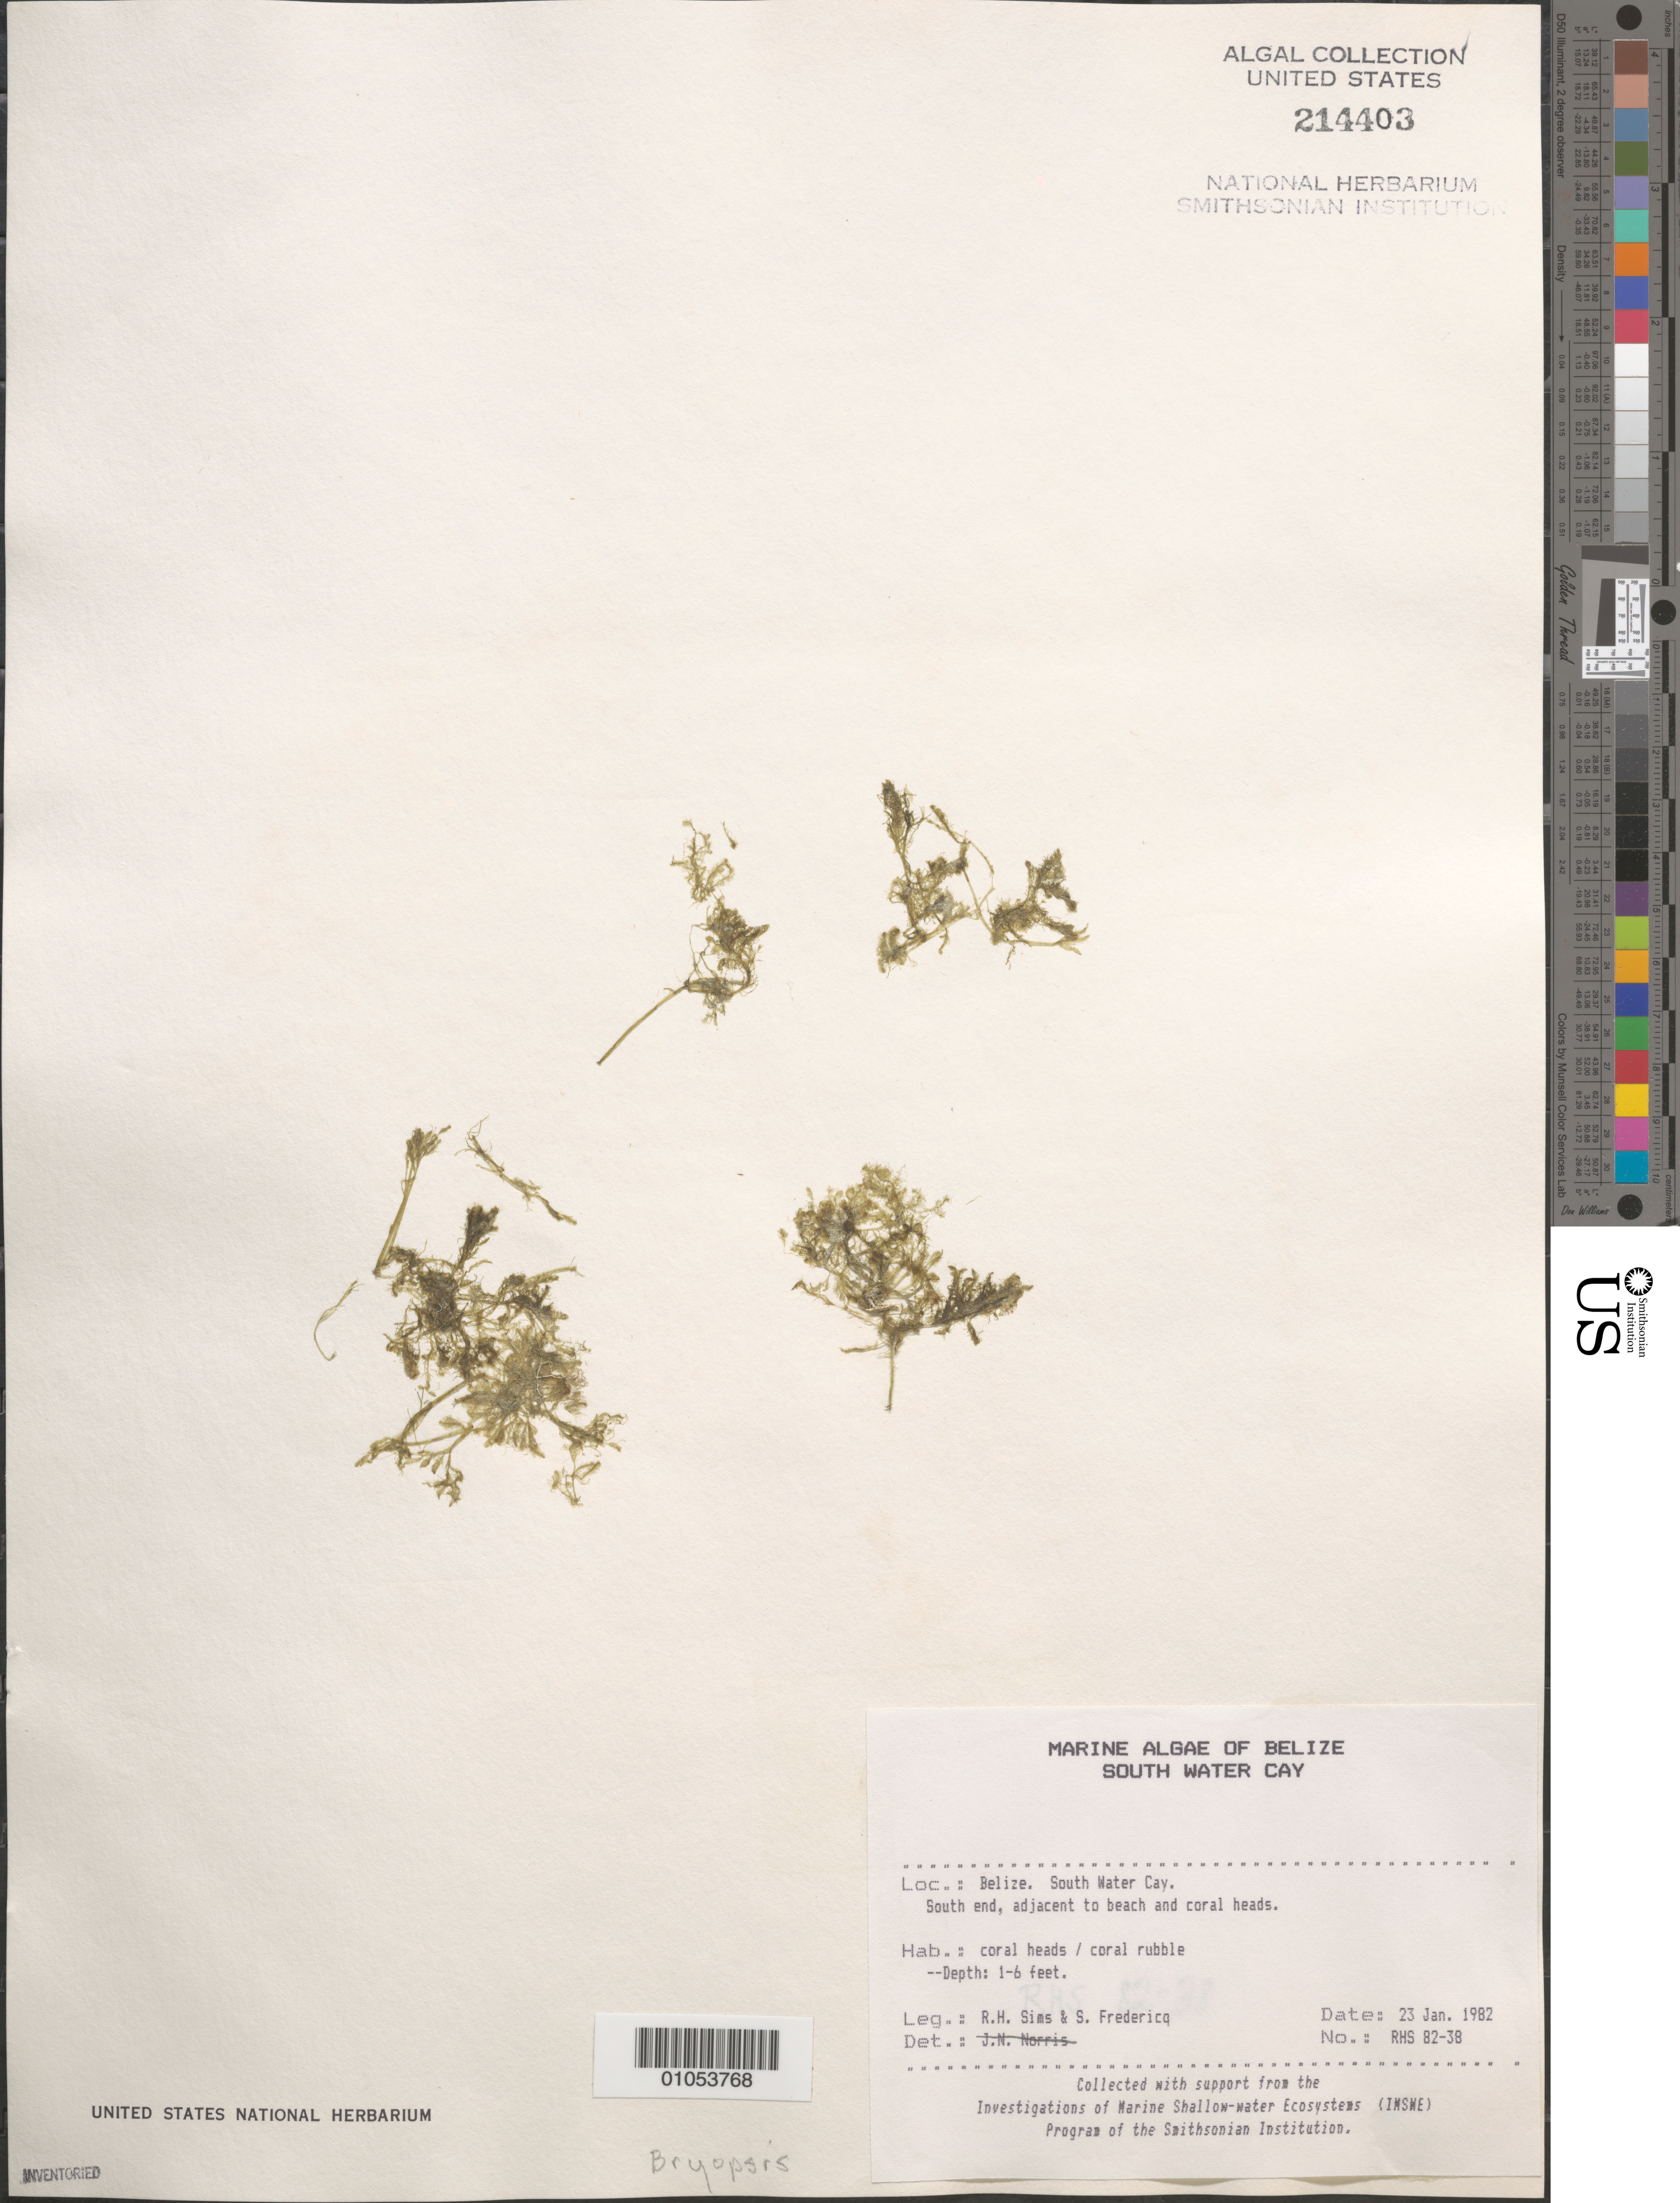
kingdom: Plantae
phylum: Chlorophyta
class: Ulvophyceae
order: Bryopsidales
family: Bryopsidaceae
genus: Bryopsis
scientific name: Bryopsis sp.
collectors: R. H. Sims & S. Fredericq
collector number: RHS 82-38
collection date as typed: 23 Jan 1982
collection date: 1982-01-23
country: Belize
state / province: Stann Creek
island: South Water Cay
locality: South end of cay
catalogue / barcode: US 214403